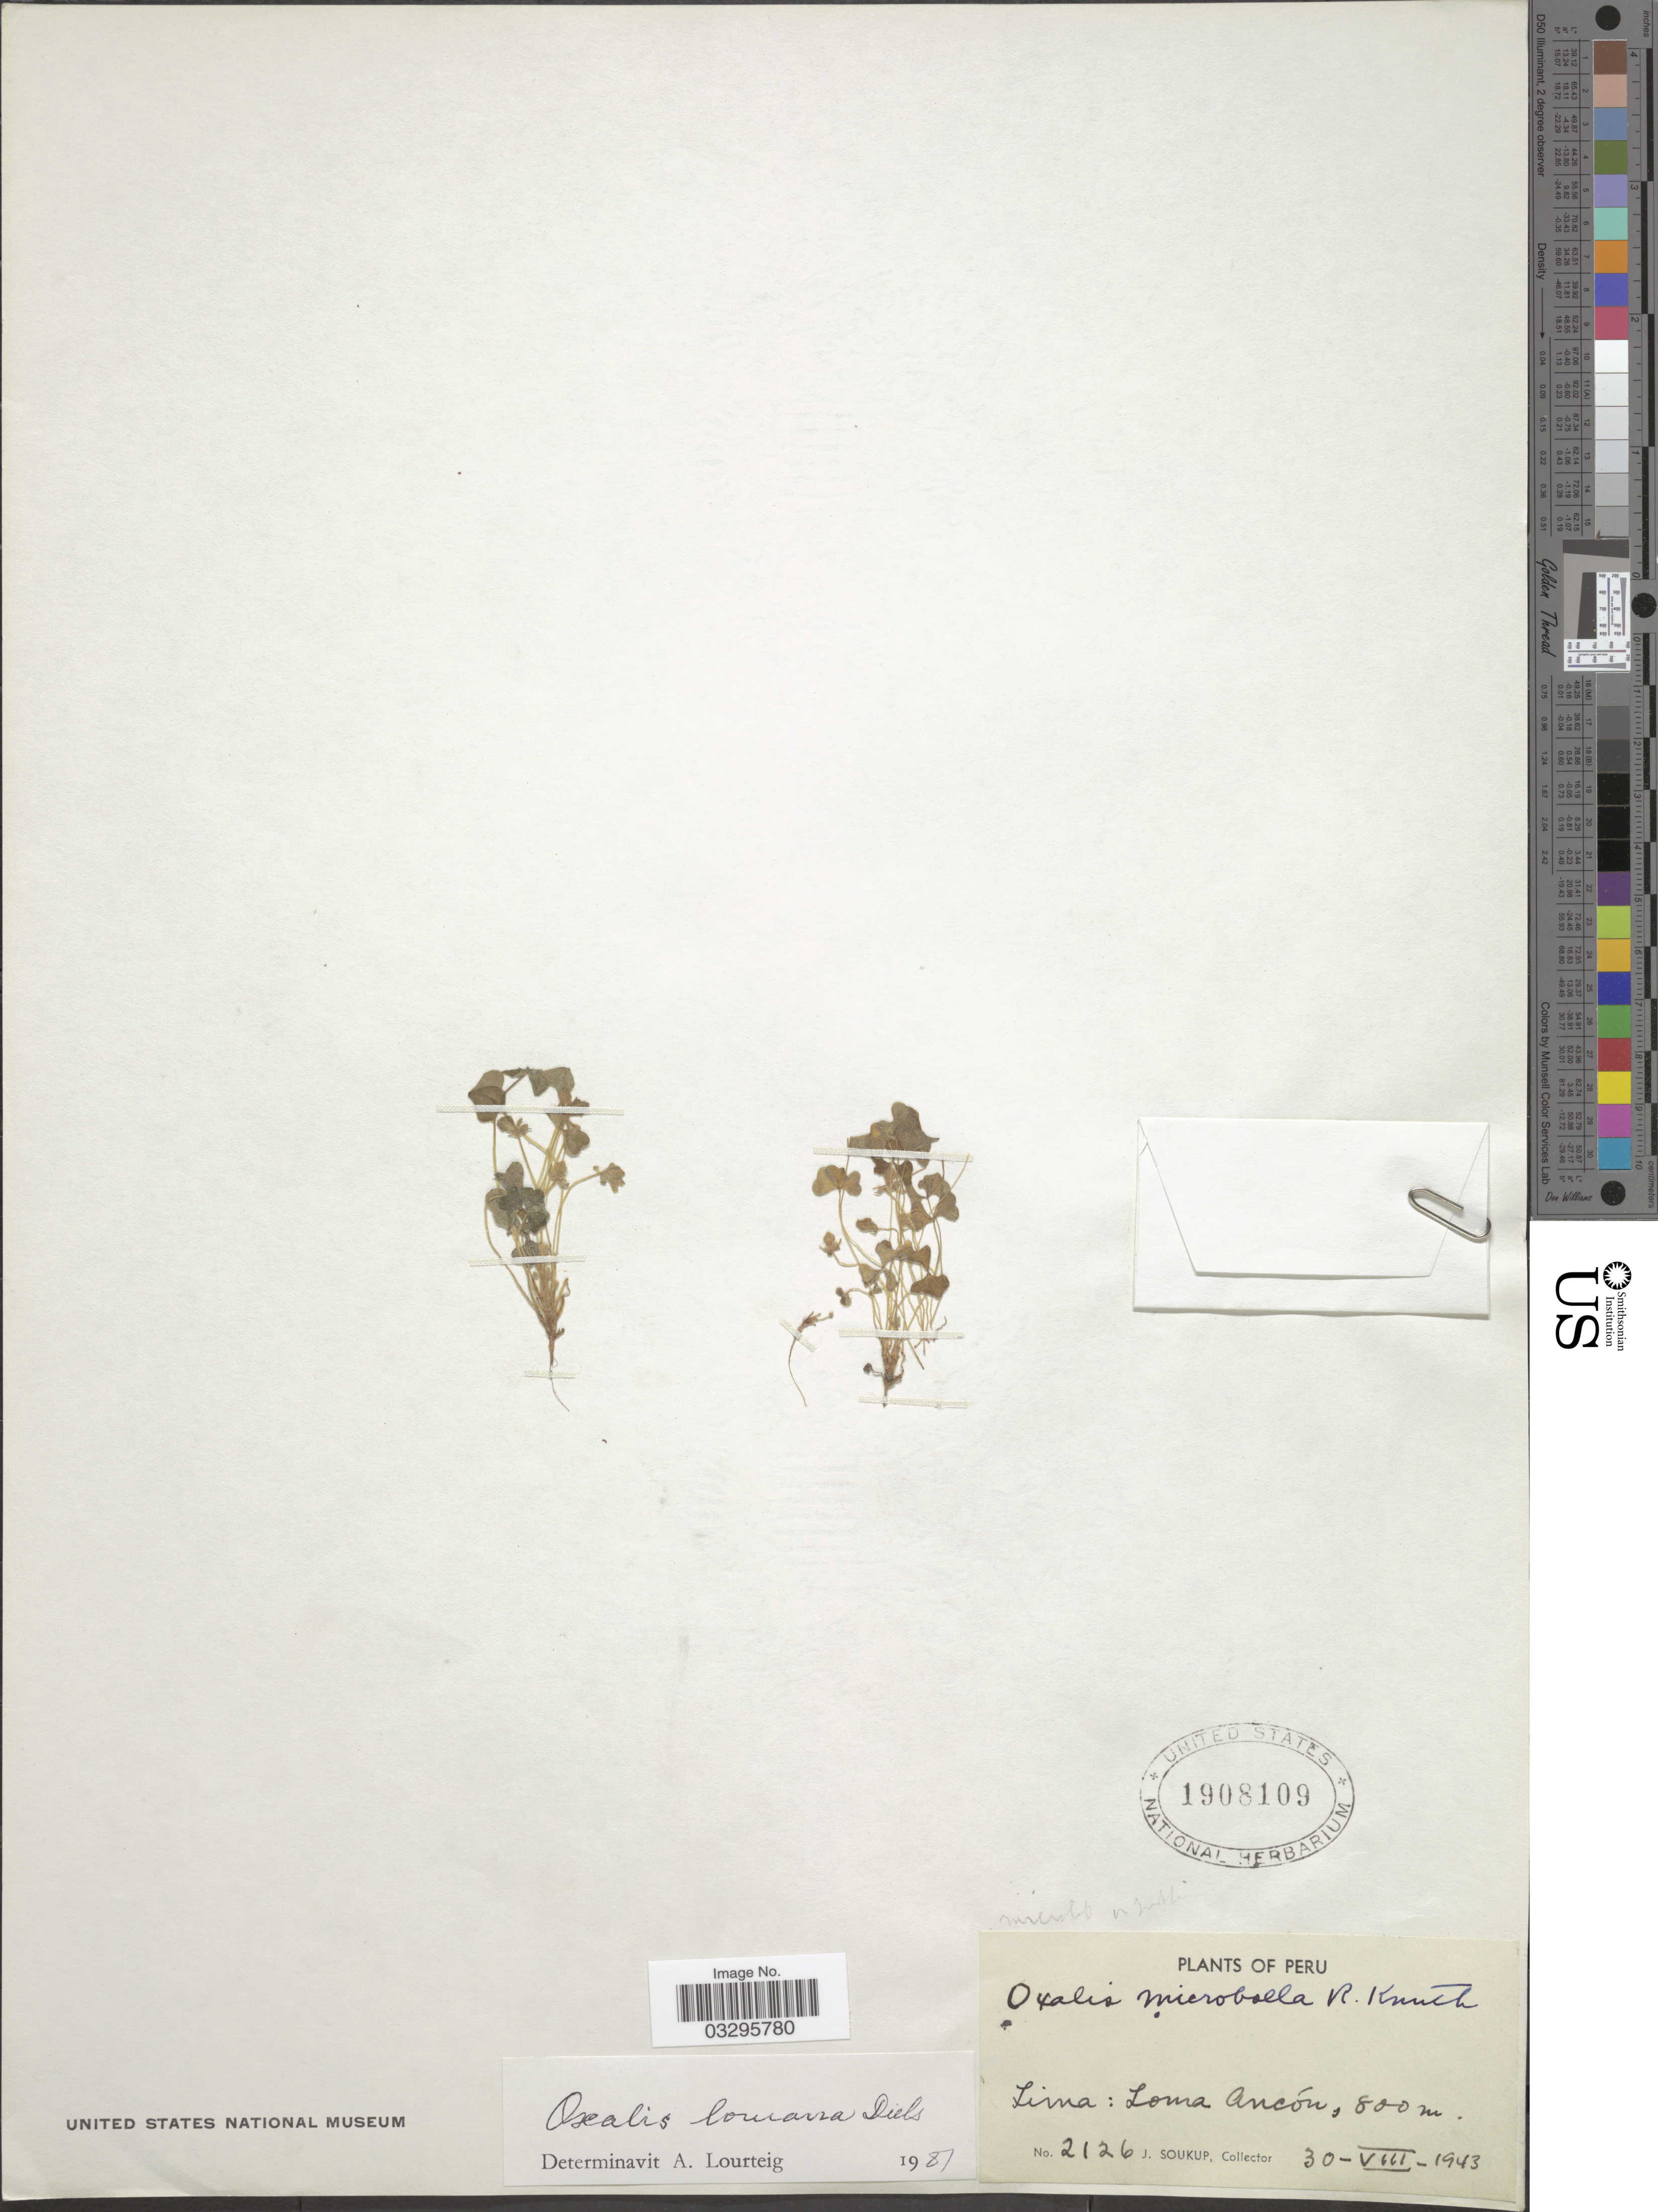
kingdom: Plantae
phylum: Tracheophyta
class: Magnoliopsida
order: Oxalidales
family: Oxalidaceae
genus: Oxalis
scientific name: Oxalis lomana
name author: Diels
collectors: J. Soukup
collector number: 2126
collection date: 1943-08-30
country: Peru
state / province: Lima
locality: Loma Ancón.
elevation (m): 800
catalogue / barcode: US 1908109